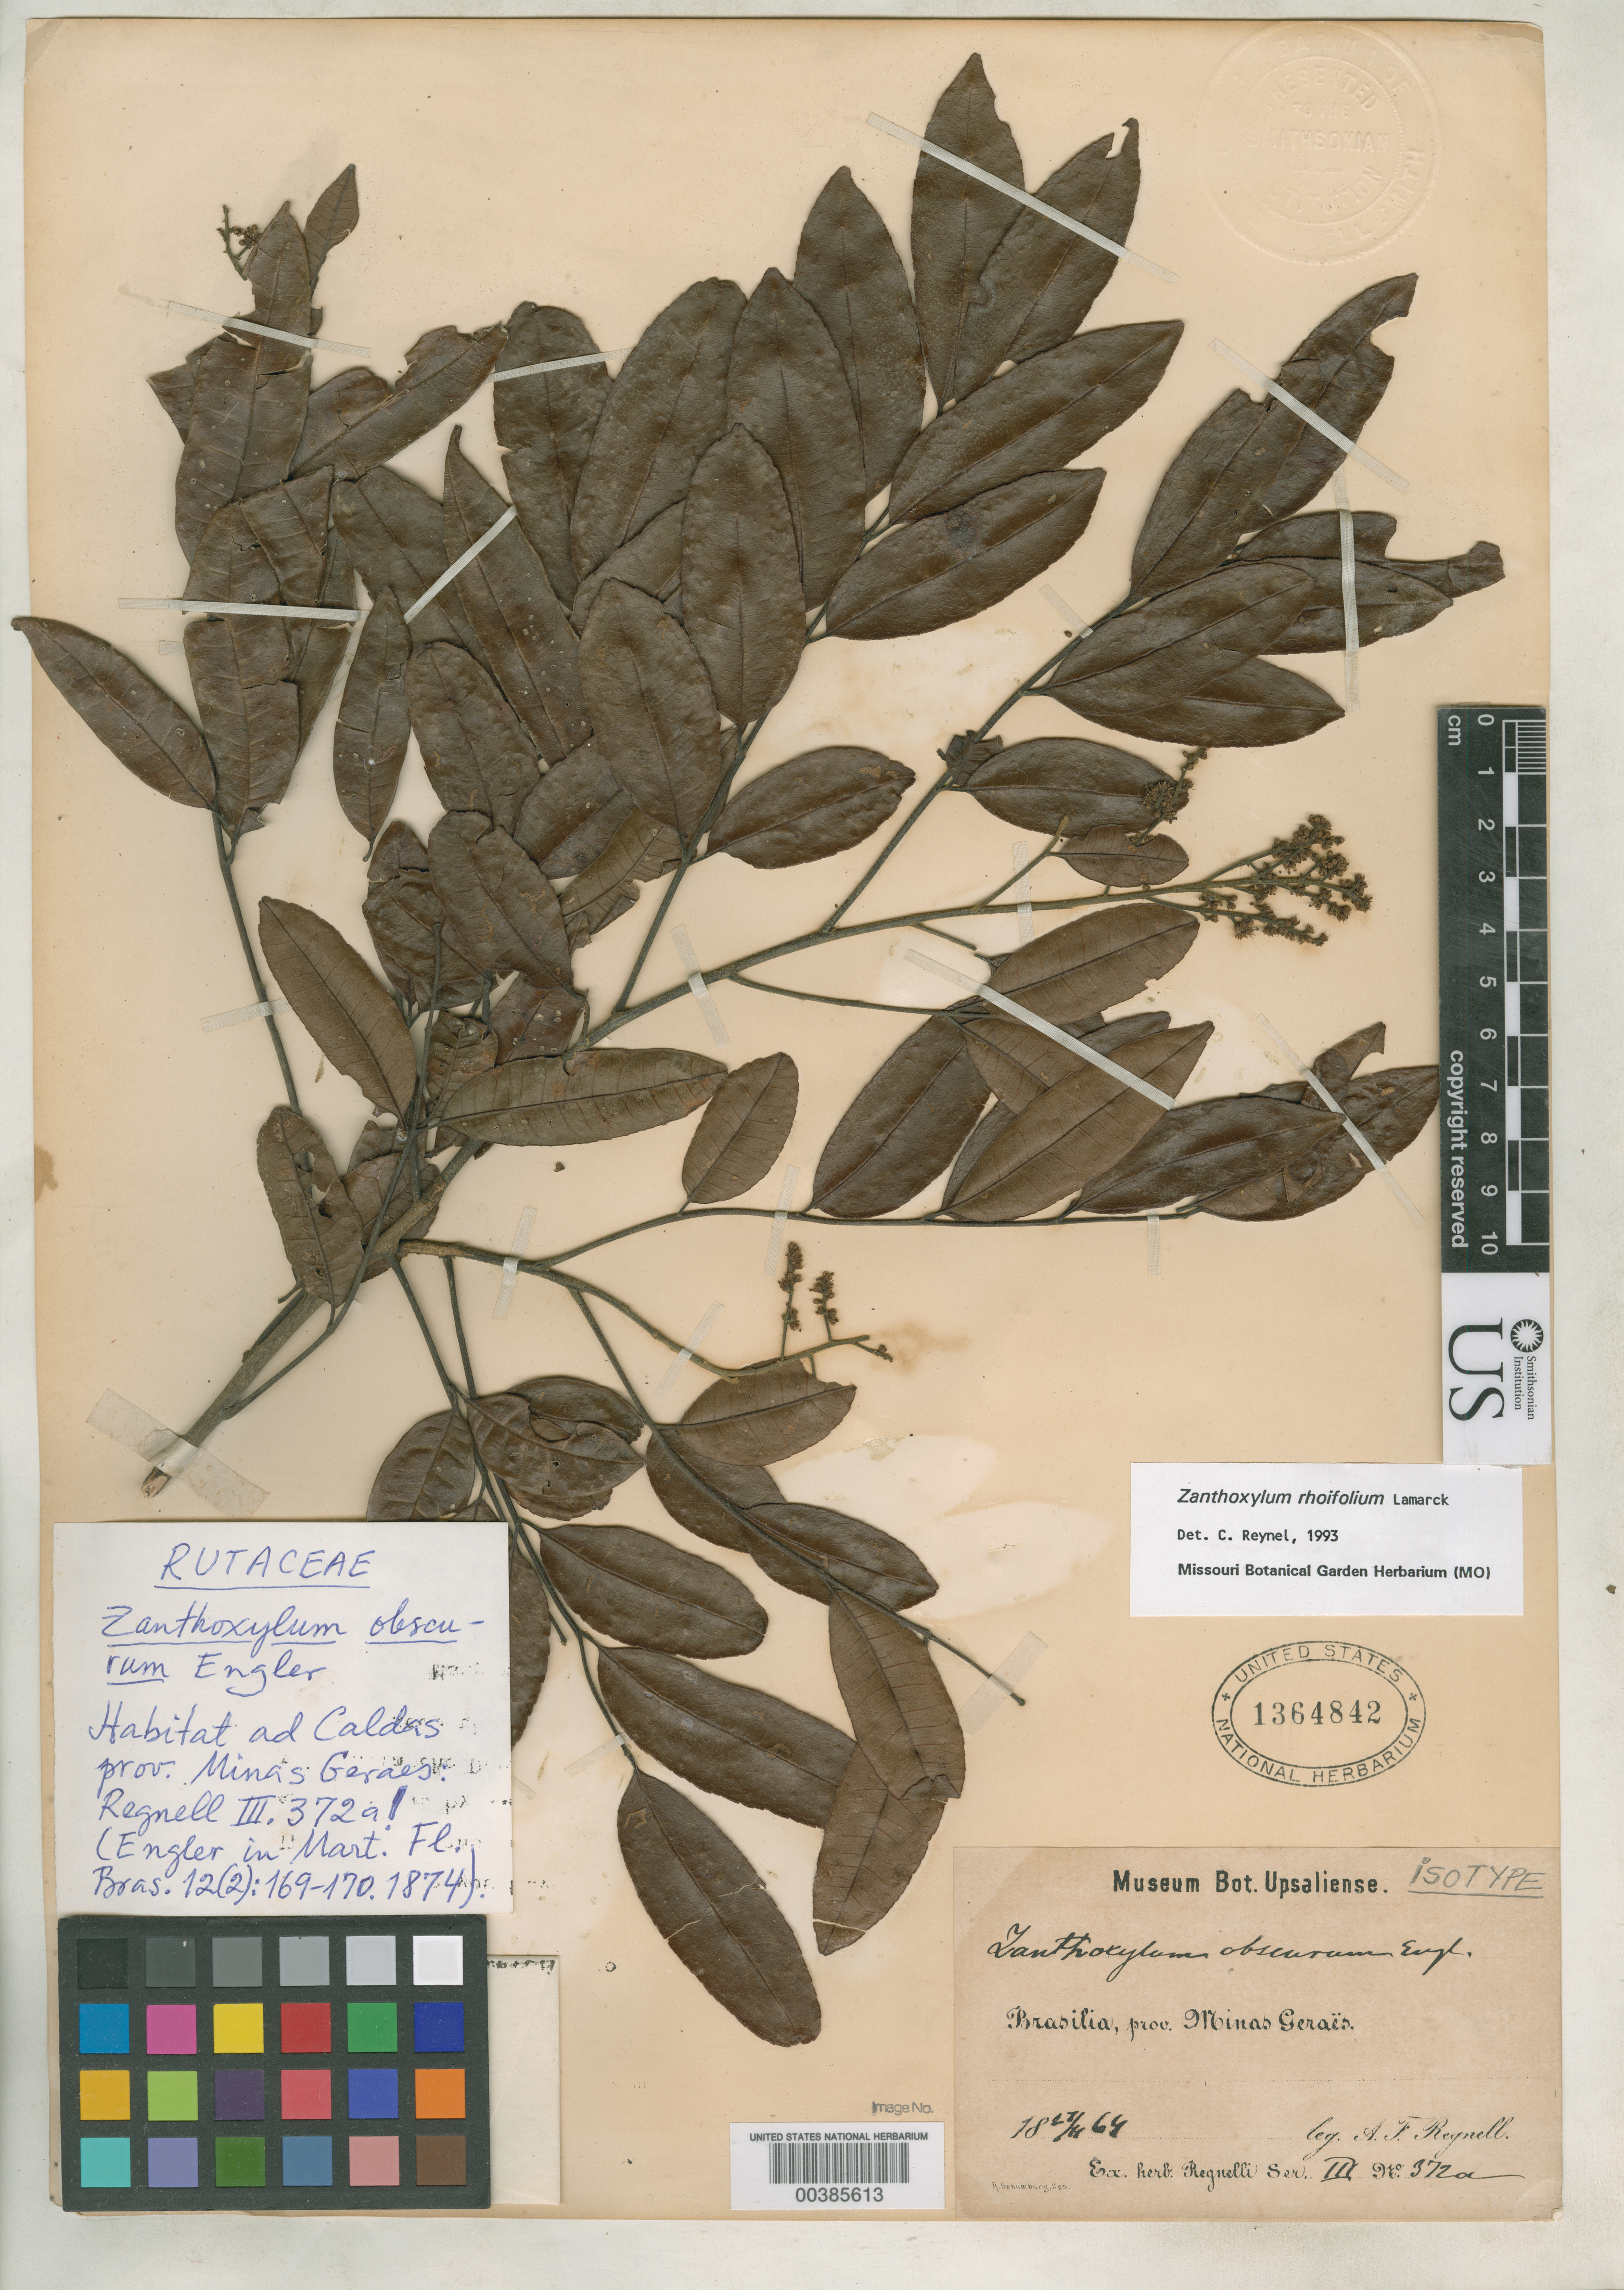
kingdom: Plantae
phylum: Tracheophyta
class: Magnoliopsida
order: Sapindales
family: Rutaceae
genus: Zanthoxylum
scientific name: Zanthoxylum obscurum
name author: Engl. in Mart.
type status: Isotype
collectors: A. F. Regnell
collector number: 372 a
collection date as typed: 17 Nov 1864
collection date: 1864-11-17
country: Brazil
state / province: Minas Gerais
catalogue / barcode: US 1364842